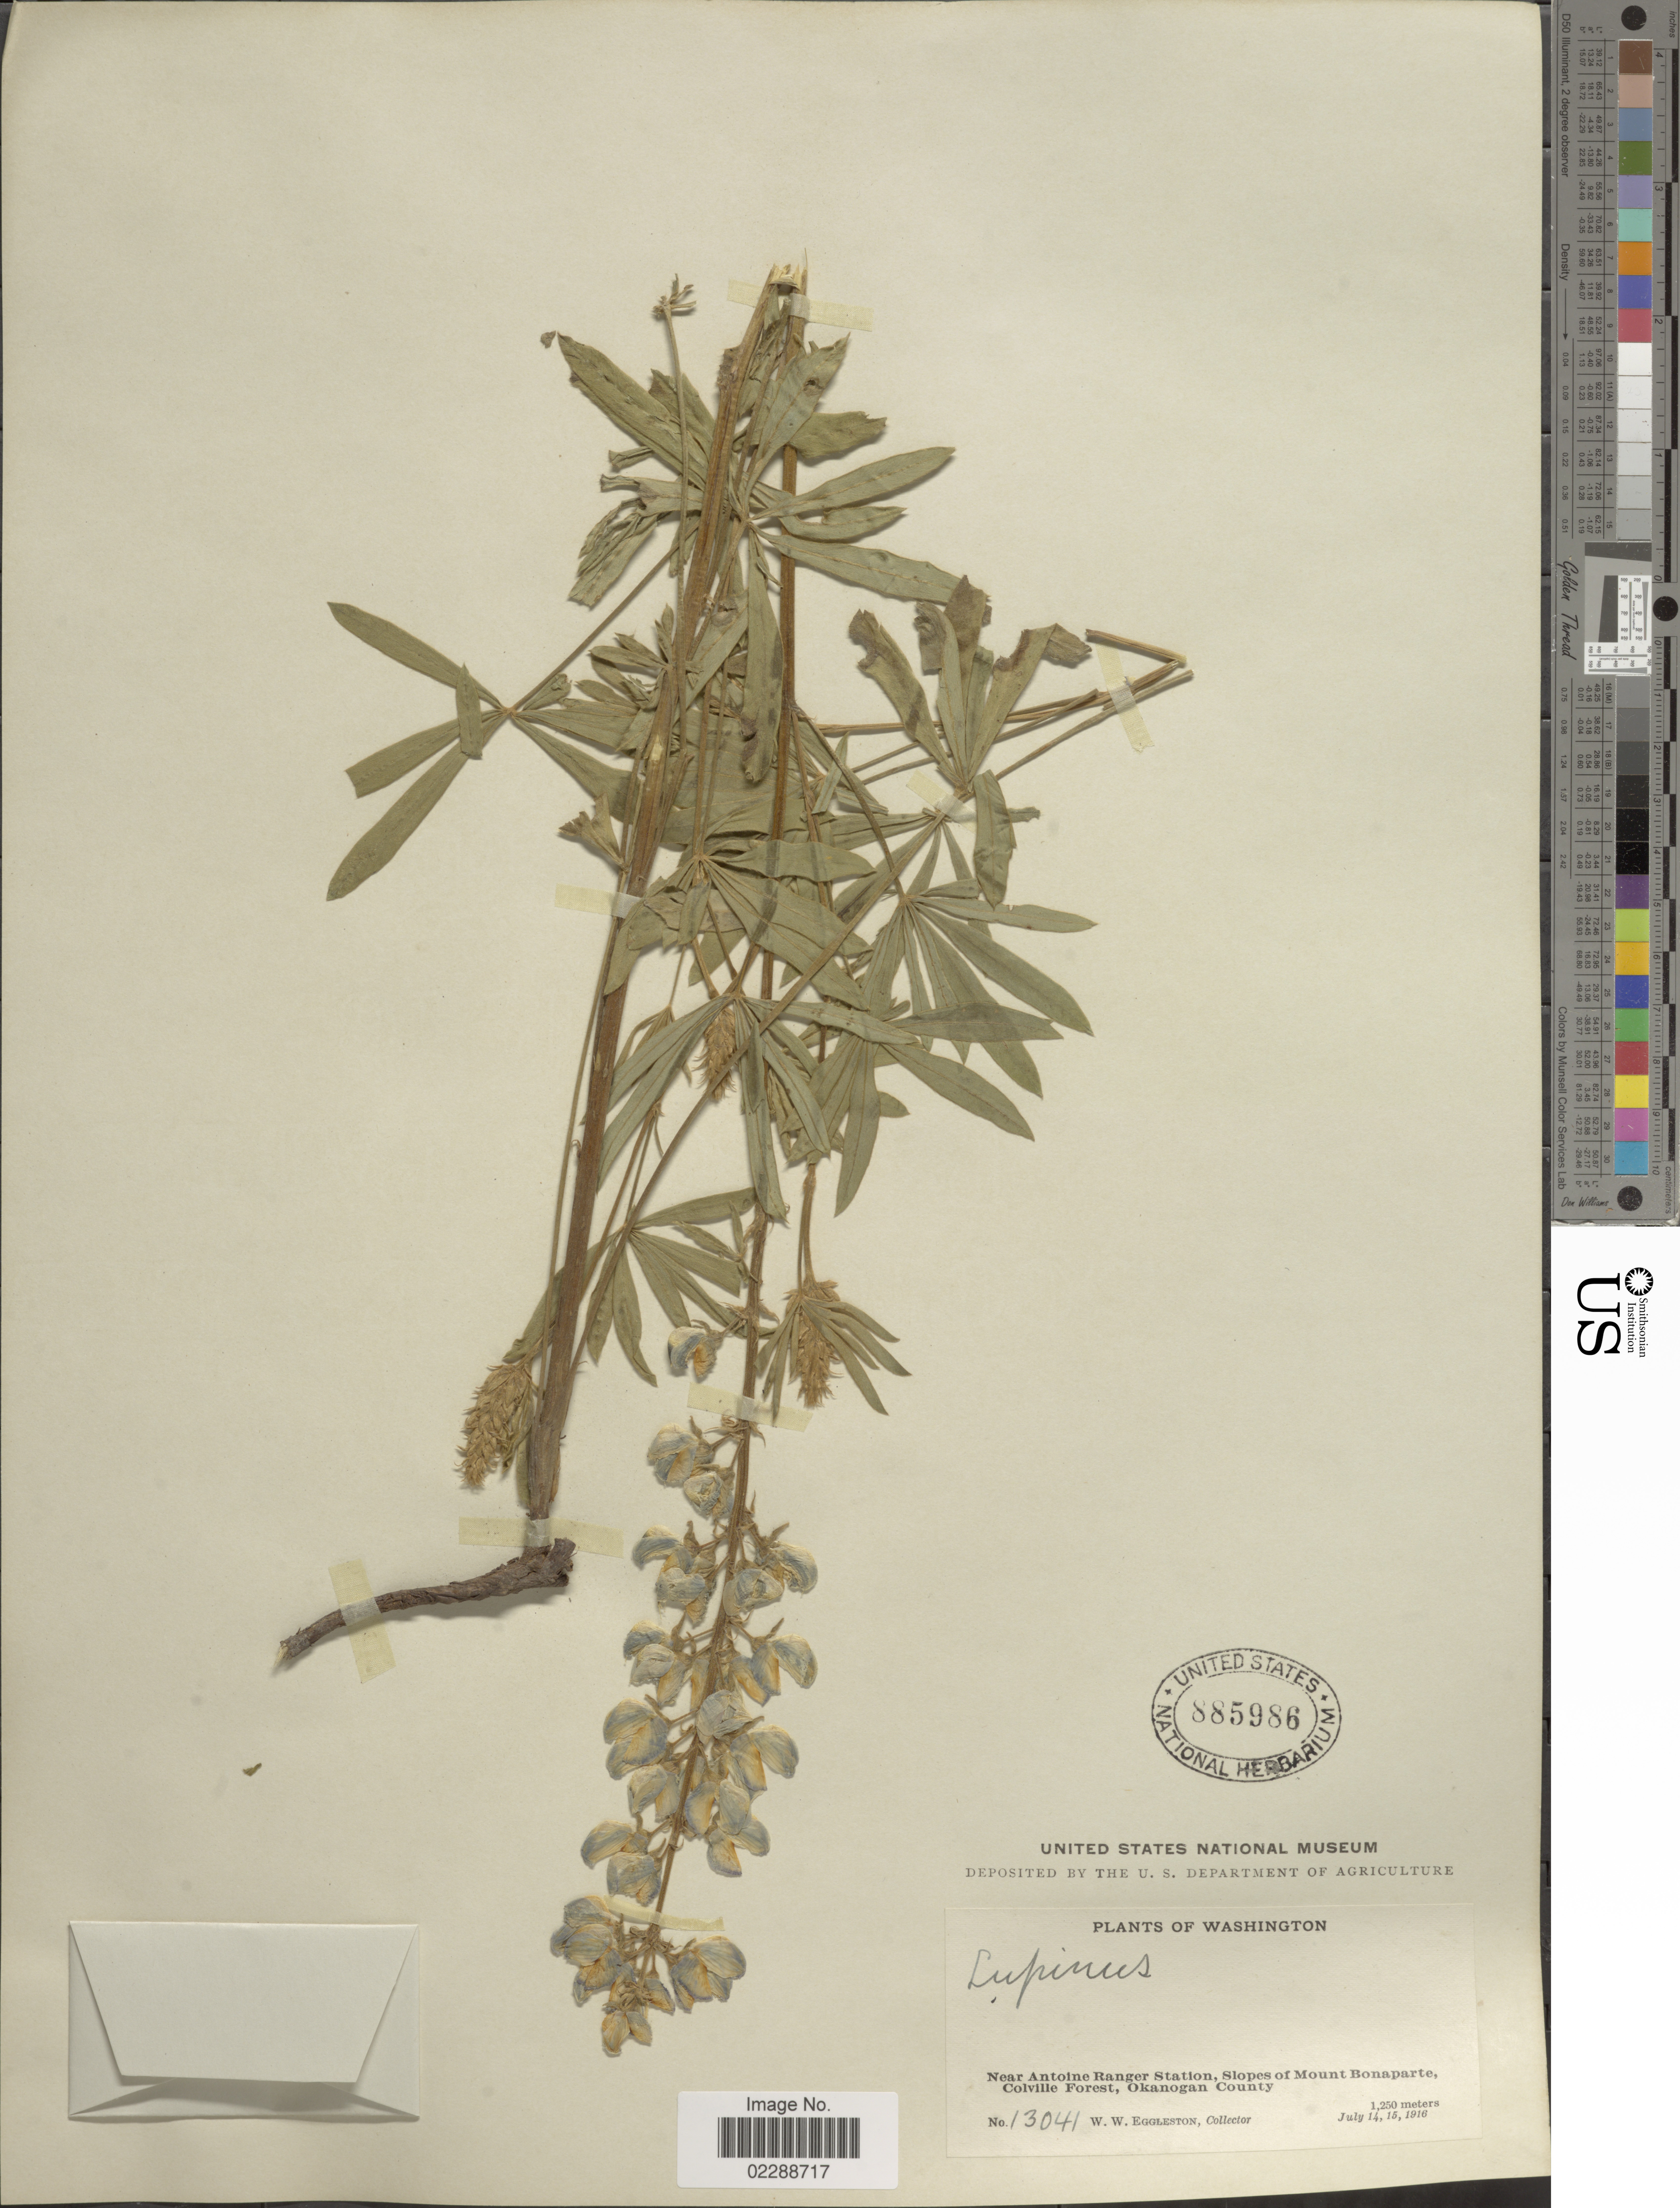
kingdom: Plantae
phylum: Tracheophyta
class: Magnoliopsida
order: Fabales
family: Fabaceae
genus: Lupinus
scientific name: Lupinus sp.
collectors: W. W. Eggleston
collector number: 13041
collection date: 1916-07-14/1916-07-15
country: United States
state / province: Washington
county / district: Okanogan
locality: Near Antoine Ranger Station, Slopes of Mount Bonaparte, Colville Forest, Okanogan County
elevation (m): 1250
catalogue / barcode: US 885986